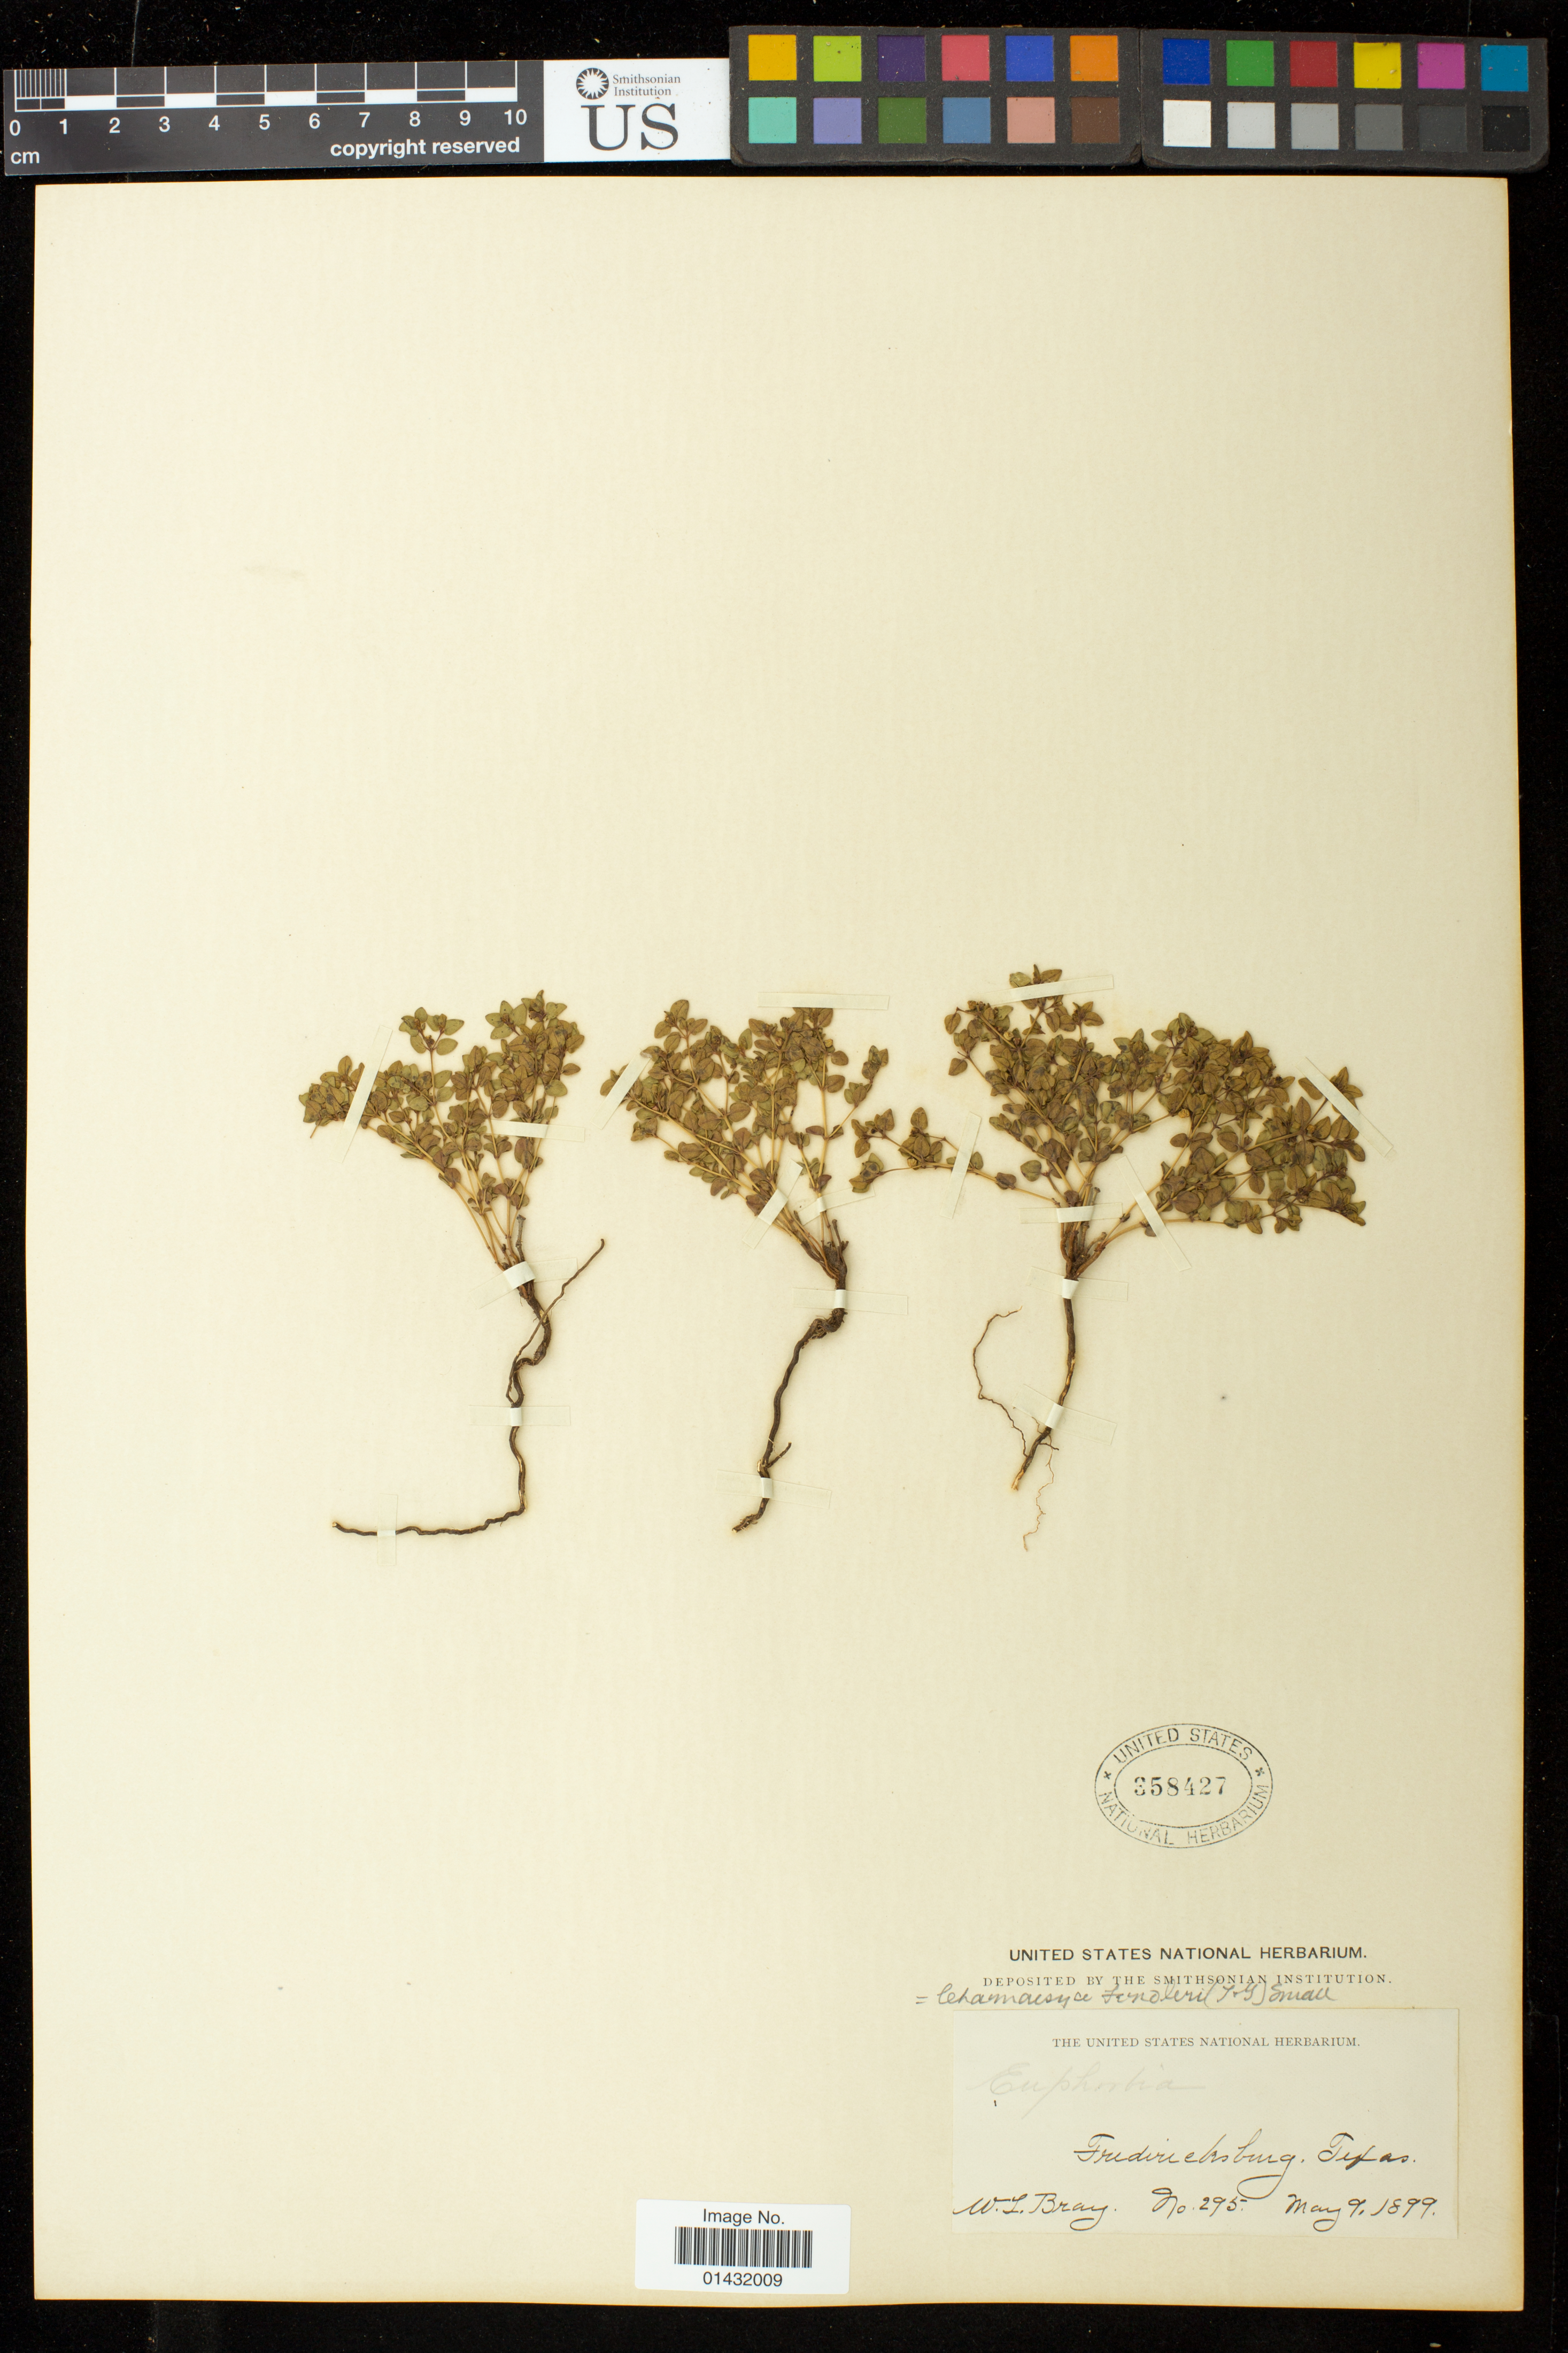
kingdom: Plantae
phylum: Tracheophyta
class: Magnoliopsida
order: Malpighiales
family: Euphorbiaceae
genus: Euphorbia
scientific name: Euphorbia fendleri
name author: Torr. & A. Gray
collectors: W. L. Bray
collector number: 295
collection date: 1899-05-09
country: United States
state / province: Texas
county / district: Gillespie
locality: Fredericksburg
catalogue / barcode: US 358427